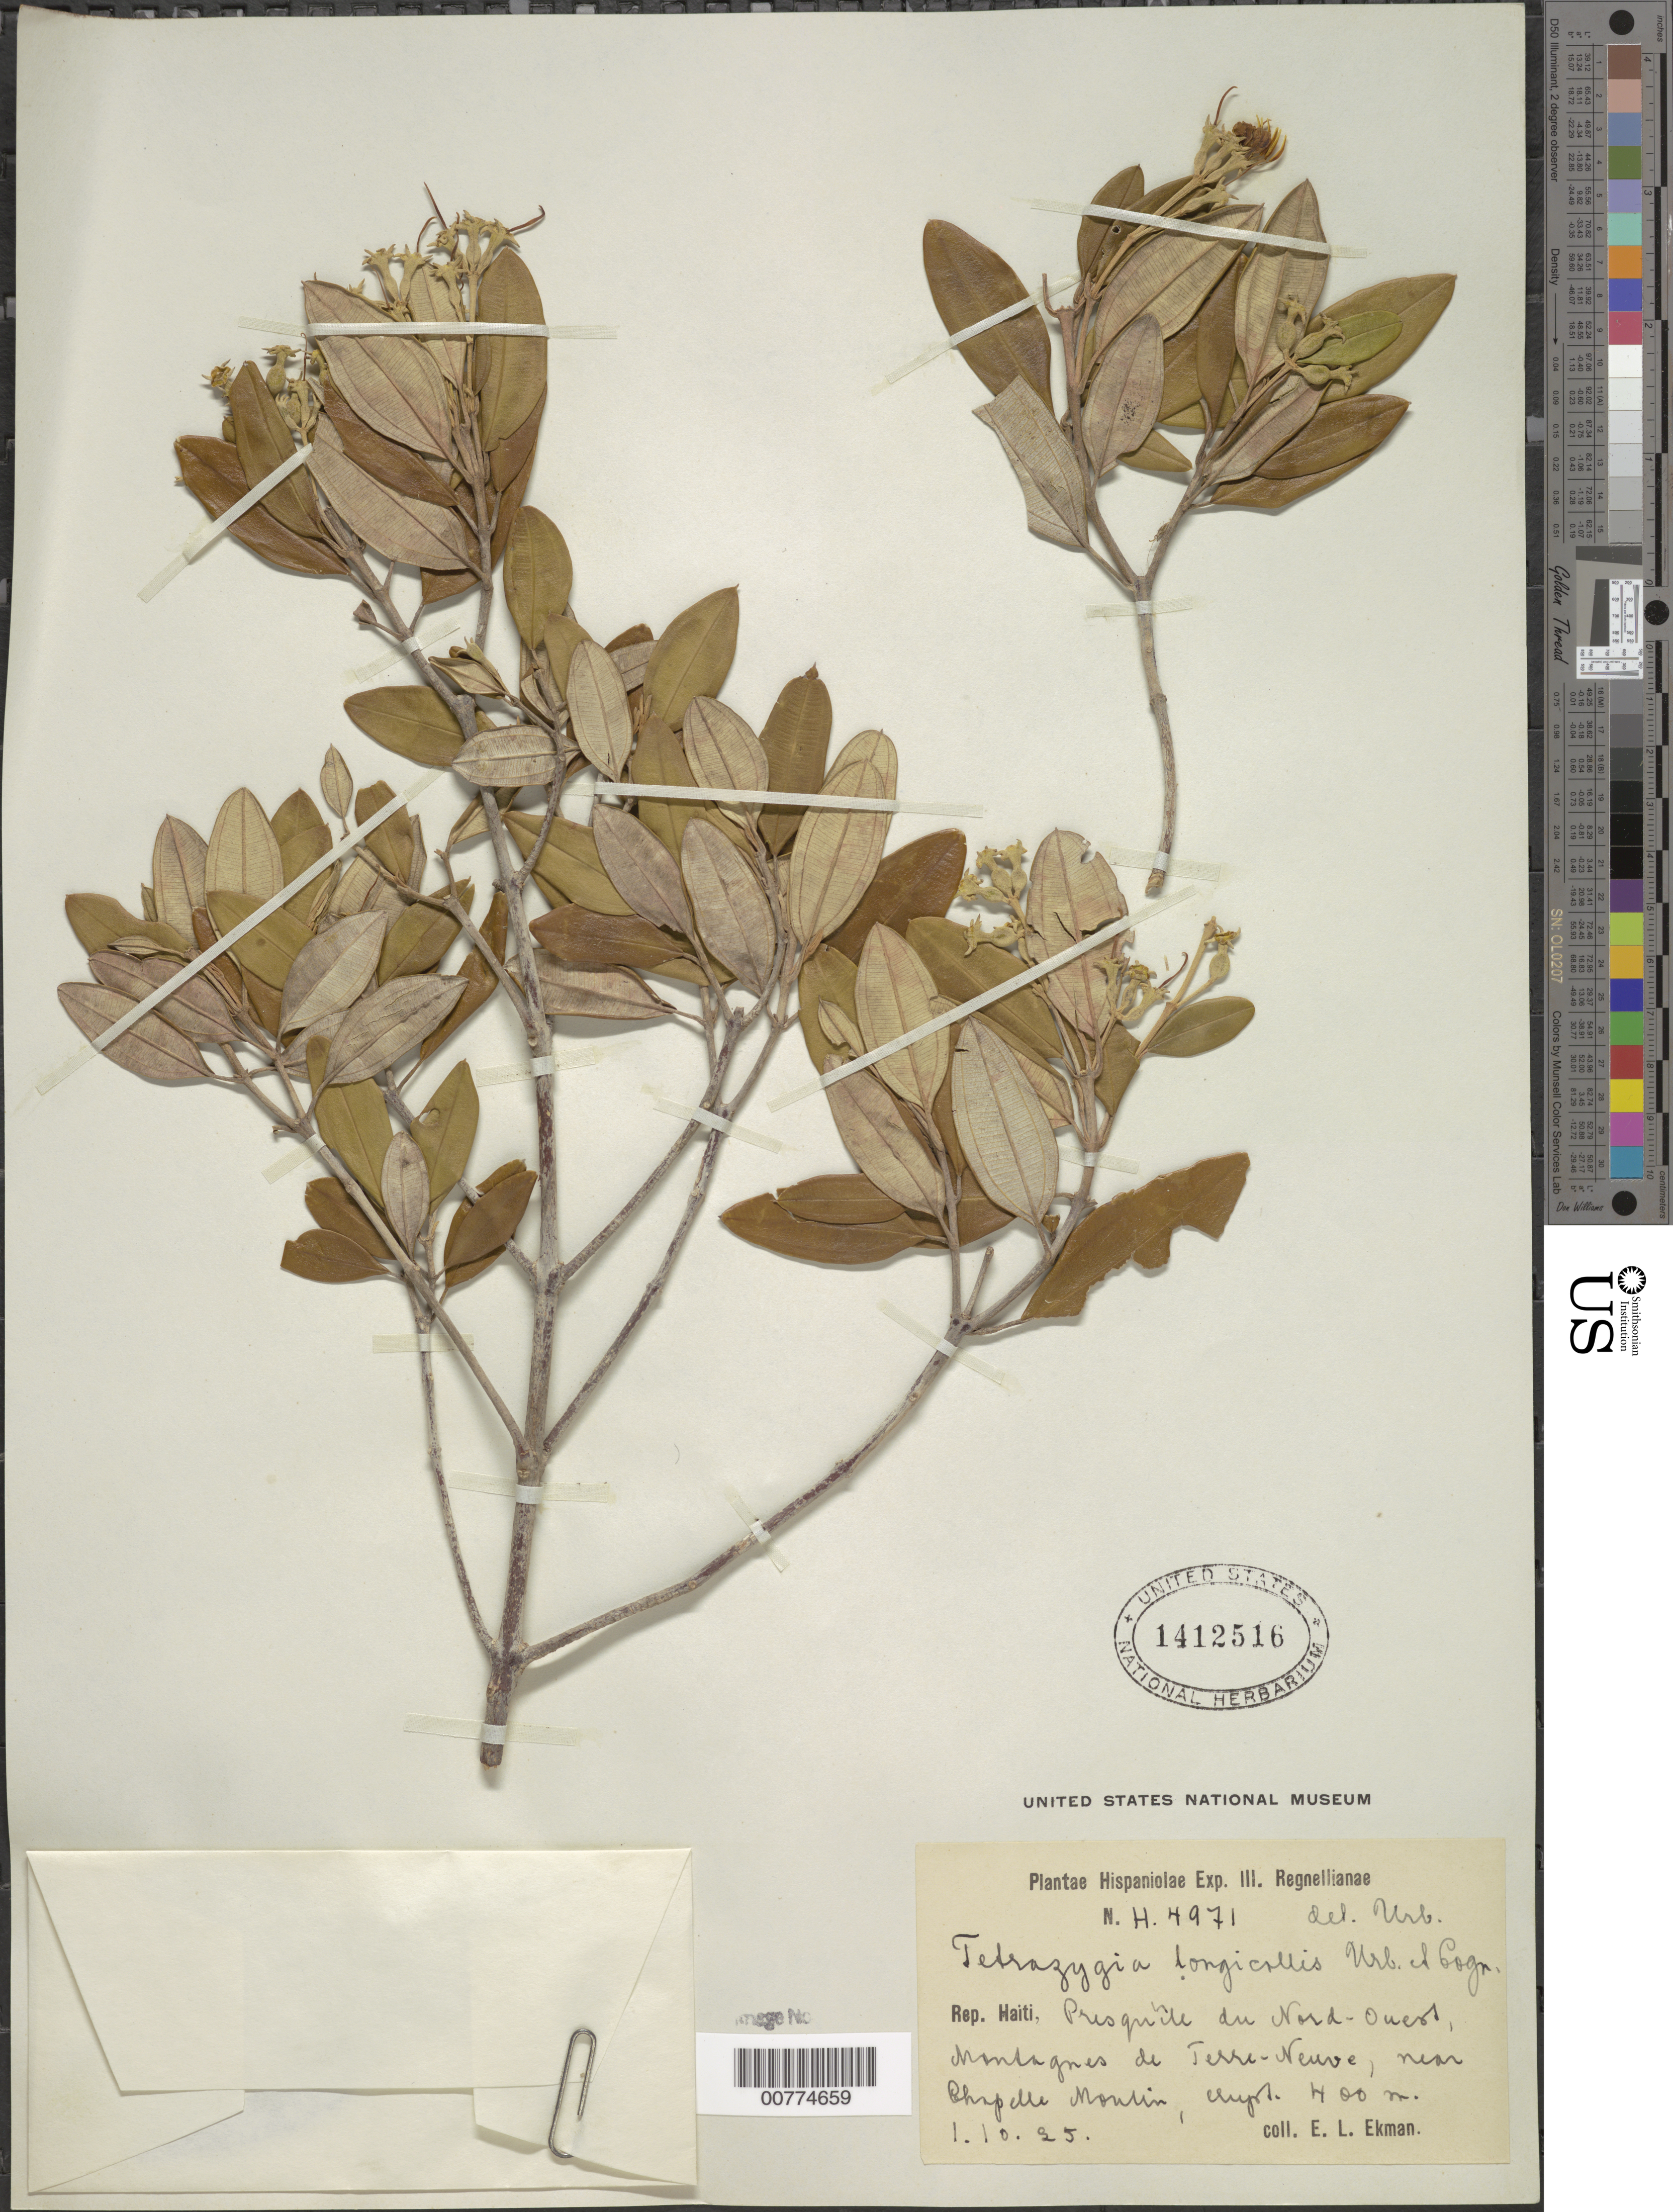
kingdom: Plantae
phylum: Tracheophyta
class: Magnoliopsida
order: Myrtales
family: Melastomataceae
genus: Miconia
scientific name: Miconia longicollis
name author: (Urb. & Cogn.) Judd & Bécquer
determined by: Judd, Walter S.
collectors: E. L. Ekman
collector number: H 4971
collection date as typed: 01 Oct 1925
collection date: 1925-10-01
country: Haiti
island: Hispaniola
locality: Presquîte du Nord-Ouest, Montagnes de Terre-Neuve, near Chapelle Mourin.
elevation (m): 400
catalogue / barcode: US 1412516